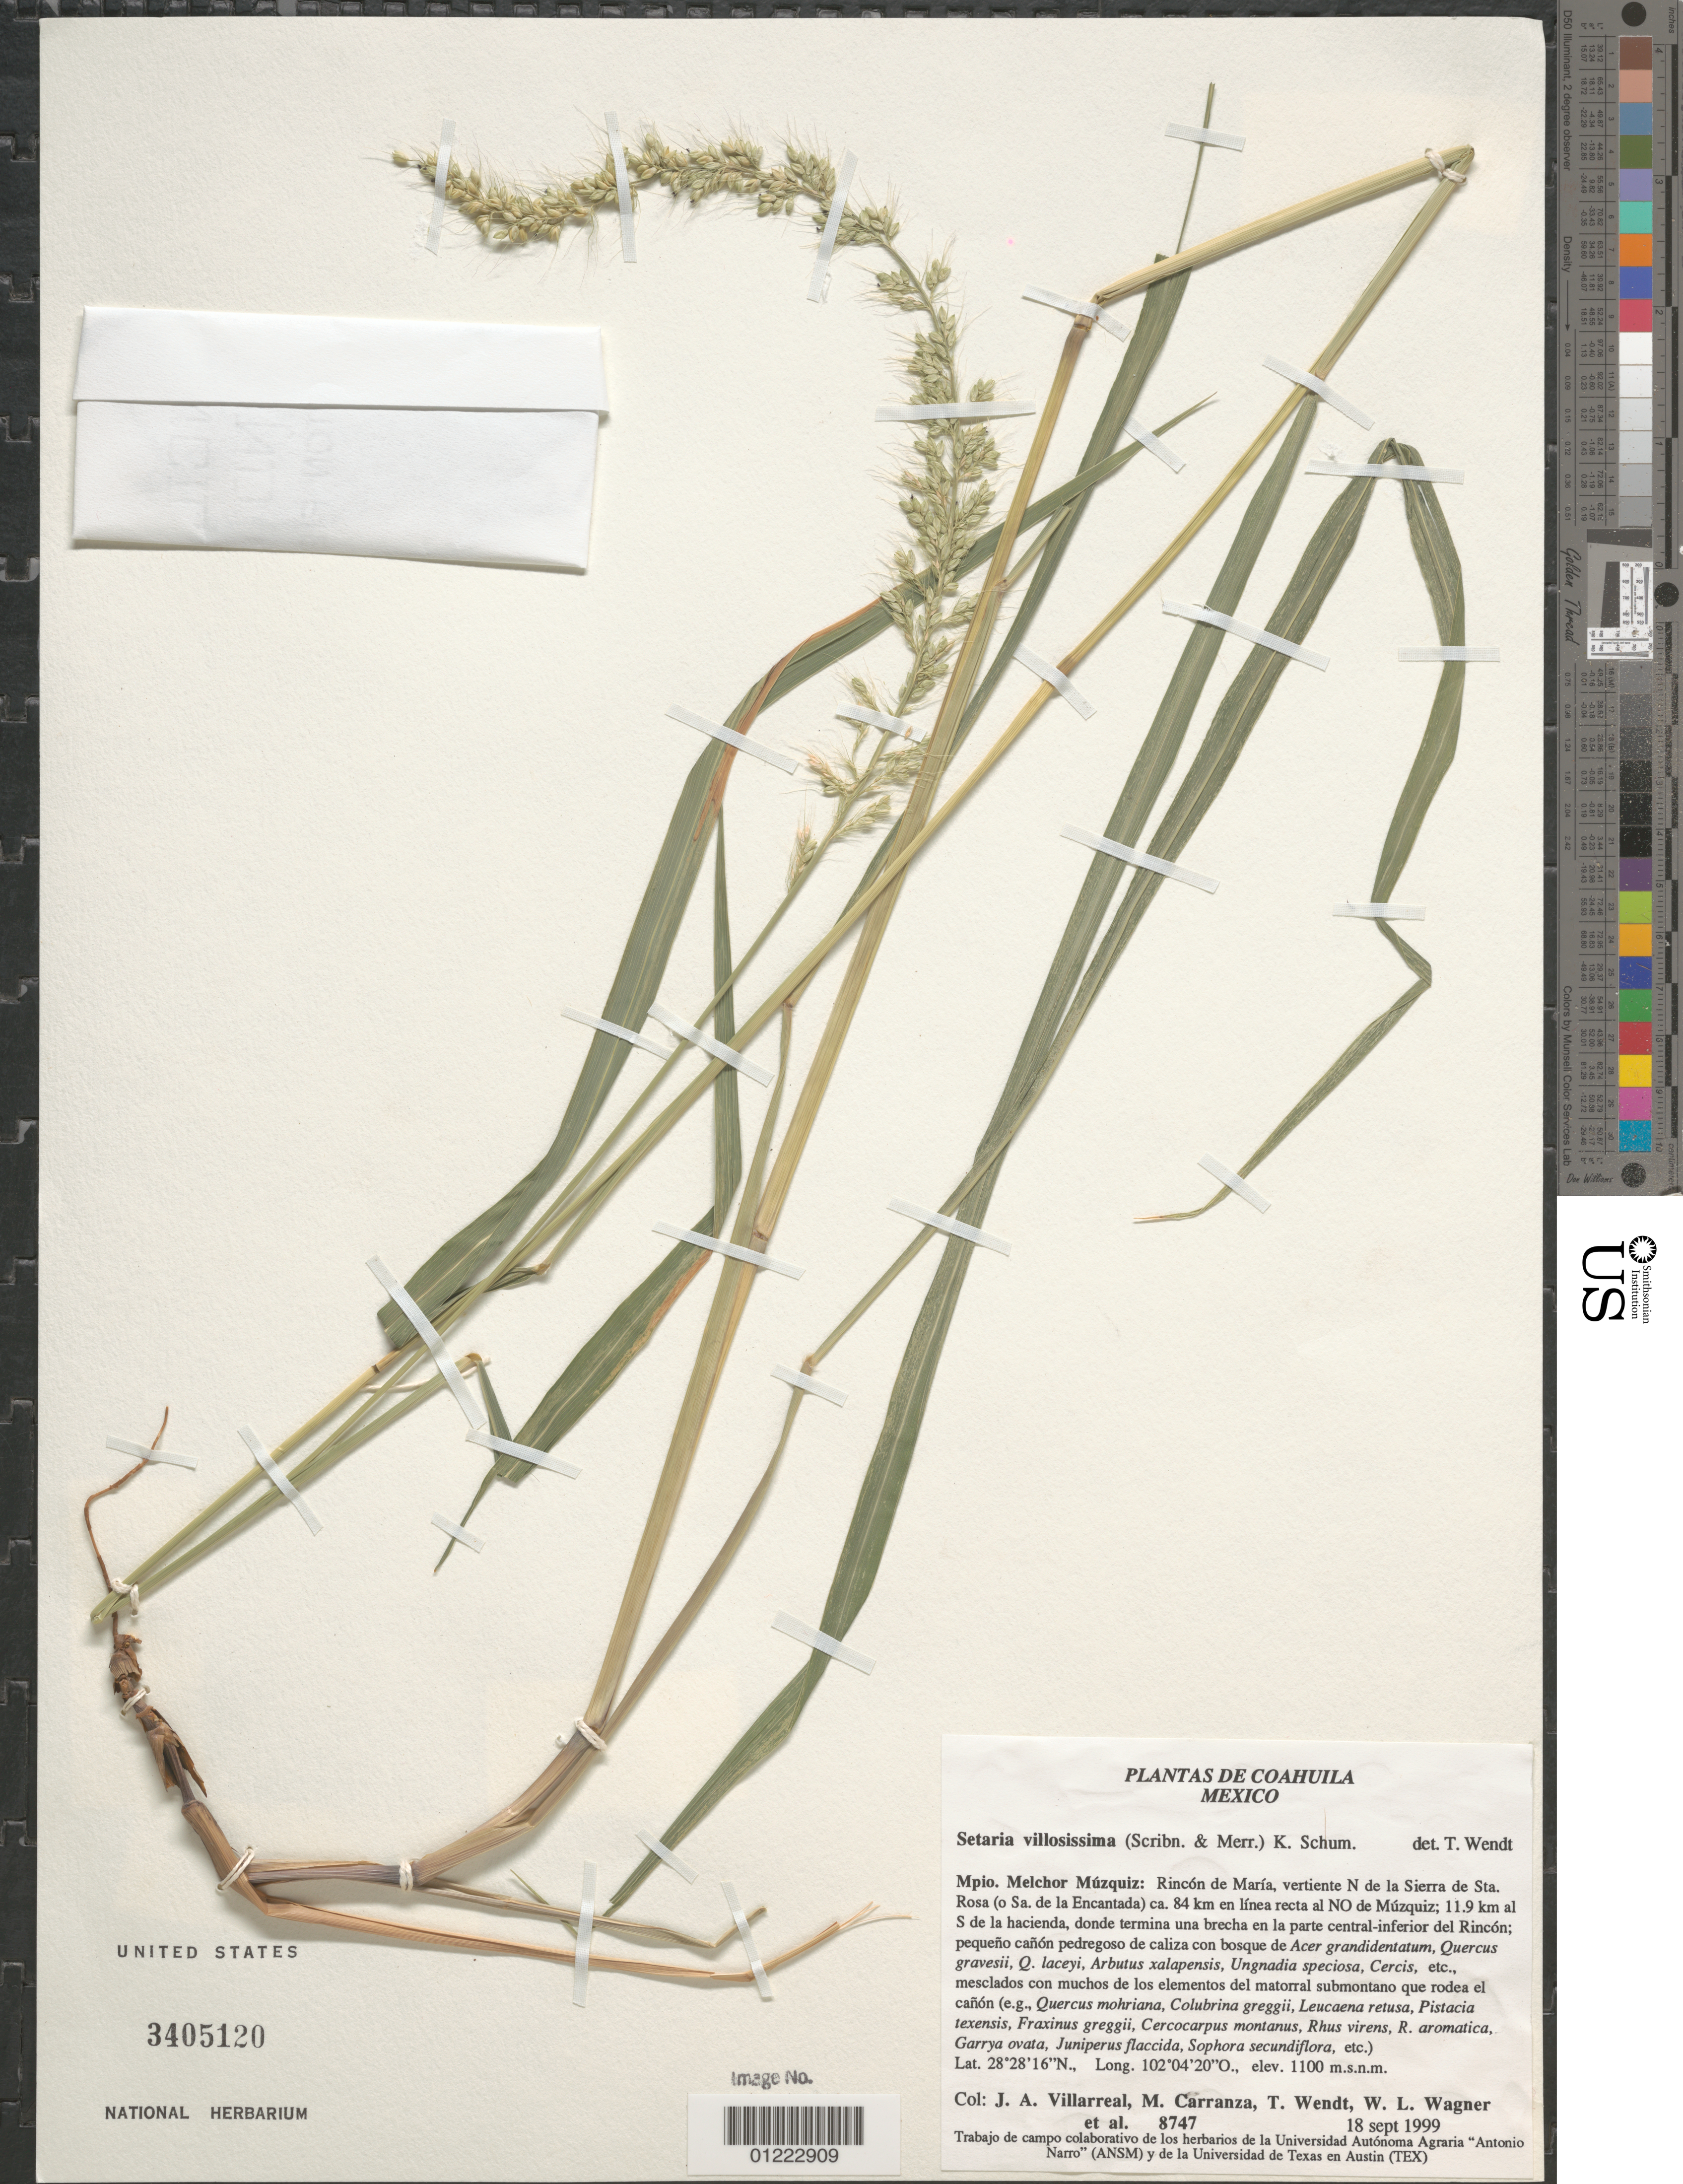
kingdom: Plantae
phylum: Tracheophyta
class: Liliopsida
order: Poales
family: Poaceae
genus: Setaria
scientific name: Setaria villosissima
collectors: J. Villarreal-Quintanilla et al.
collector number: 8747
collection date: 1999-09-18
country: Mexico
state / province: Coahuila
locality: Mpio. Melchor Múzquiz: Rincón de María, vertiente N de la Sierra de Sta. Rosa (o Sa. de la Encantada) ca. 84 km en línea recta al NO de Múzquiz; 11.9 km al S de la hacienda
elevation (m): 1100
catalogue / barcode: US 3405120